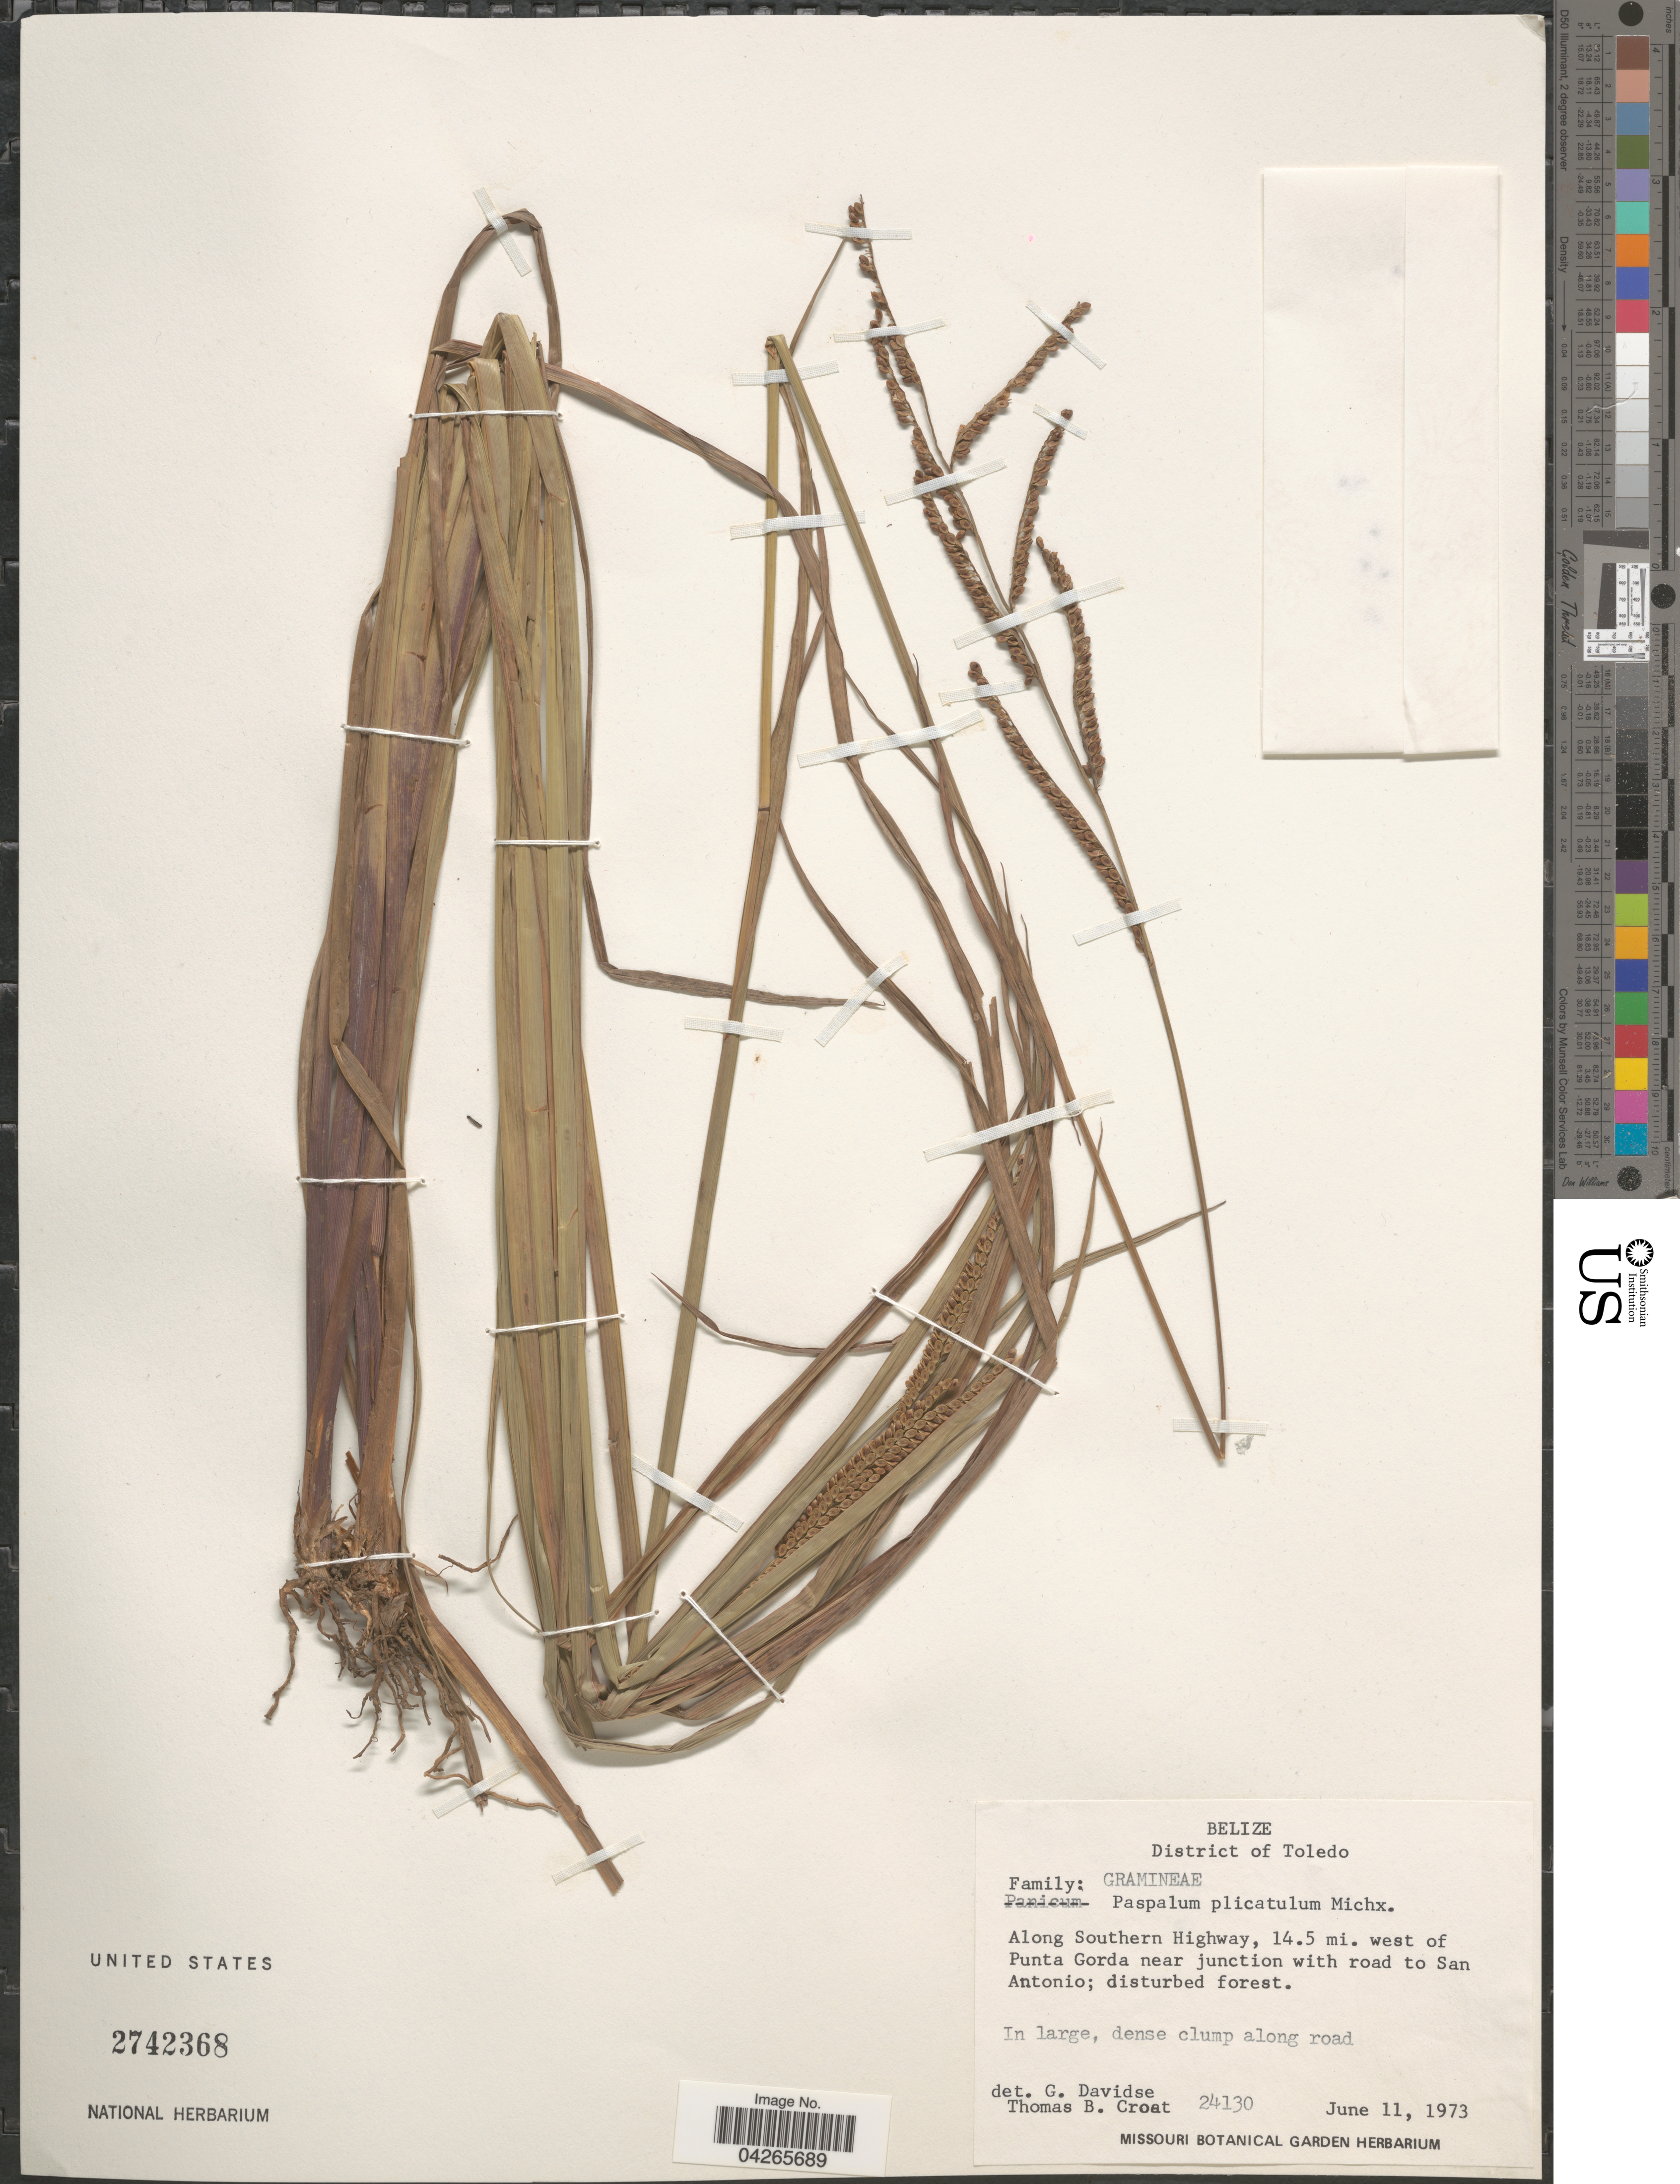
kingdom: Plantae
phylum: Tracheophyta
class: Liliopsida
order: Poales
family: Poaceae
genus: Paspalum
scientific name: Paspalum plicatulum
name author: Michx.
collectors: T. B. Croat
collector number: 24130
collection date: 1973-06-11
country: Belize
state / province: Toledo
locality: District of Toledo. Along Southern Highway, 14.5 mi. west of Punta Gorda near junction with road to San Antonio; disturbed forest. In large, dense clump along road.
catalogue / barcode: US 2742368